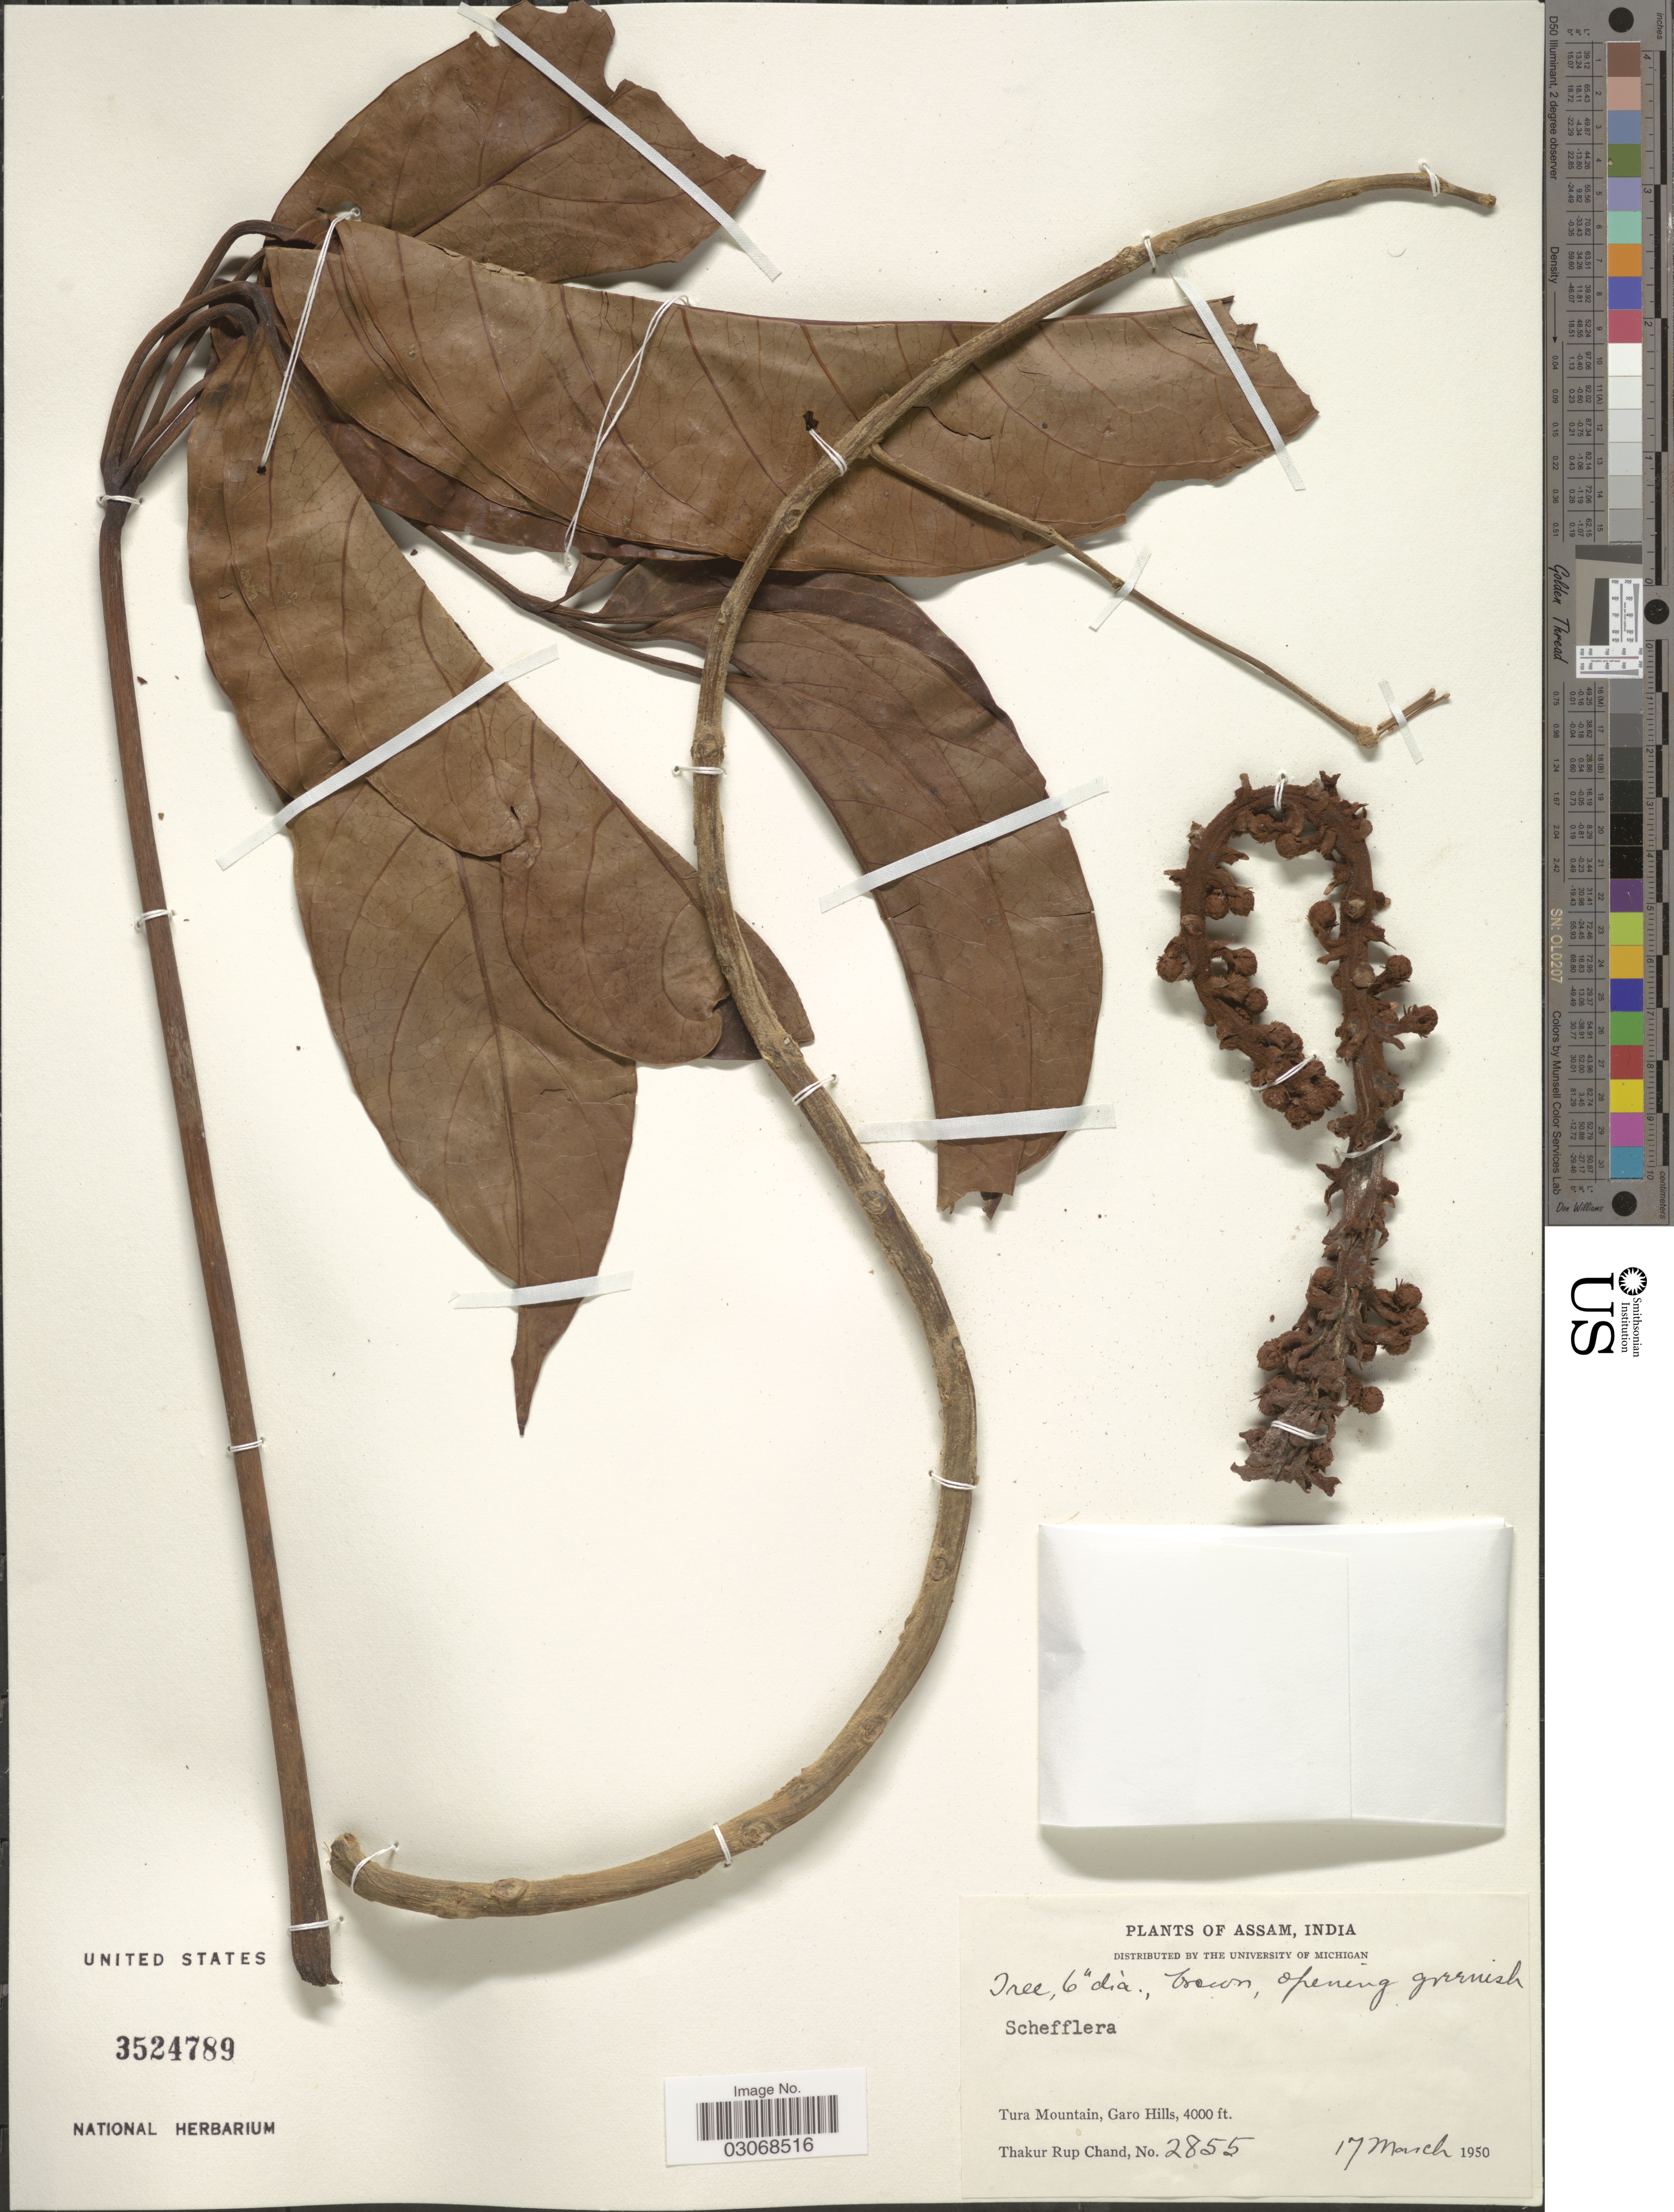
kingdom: Plantae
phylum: Tracheophyta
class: Magnoliopsida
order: Apiales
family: Araliaceae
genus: Brassaiopsis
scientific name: Brassaiopsis glomerulata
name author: (Blume) Regel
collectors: T. R. Chand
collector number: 2855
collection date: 1950-03-17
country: India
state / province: Meghalaya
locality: Tura Mountain, Garo Hills.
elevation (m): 1219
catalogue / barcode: US 3524789